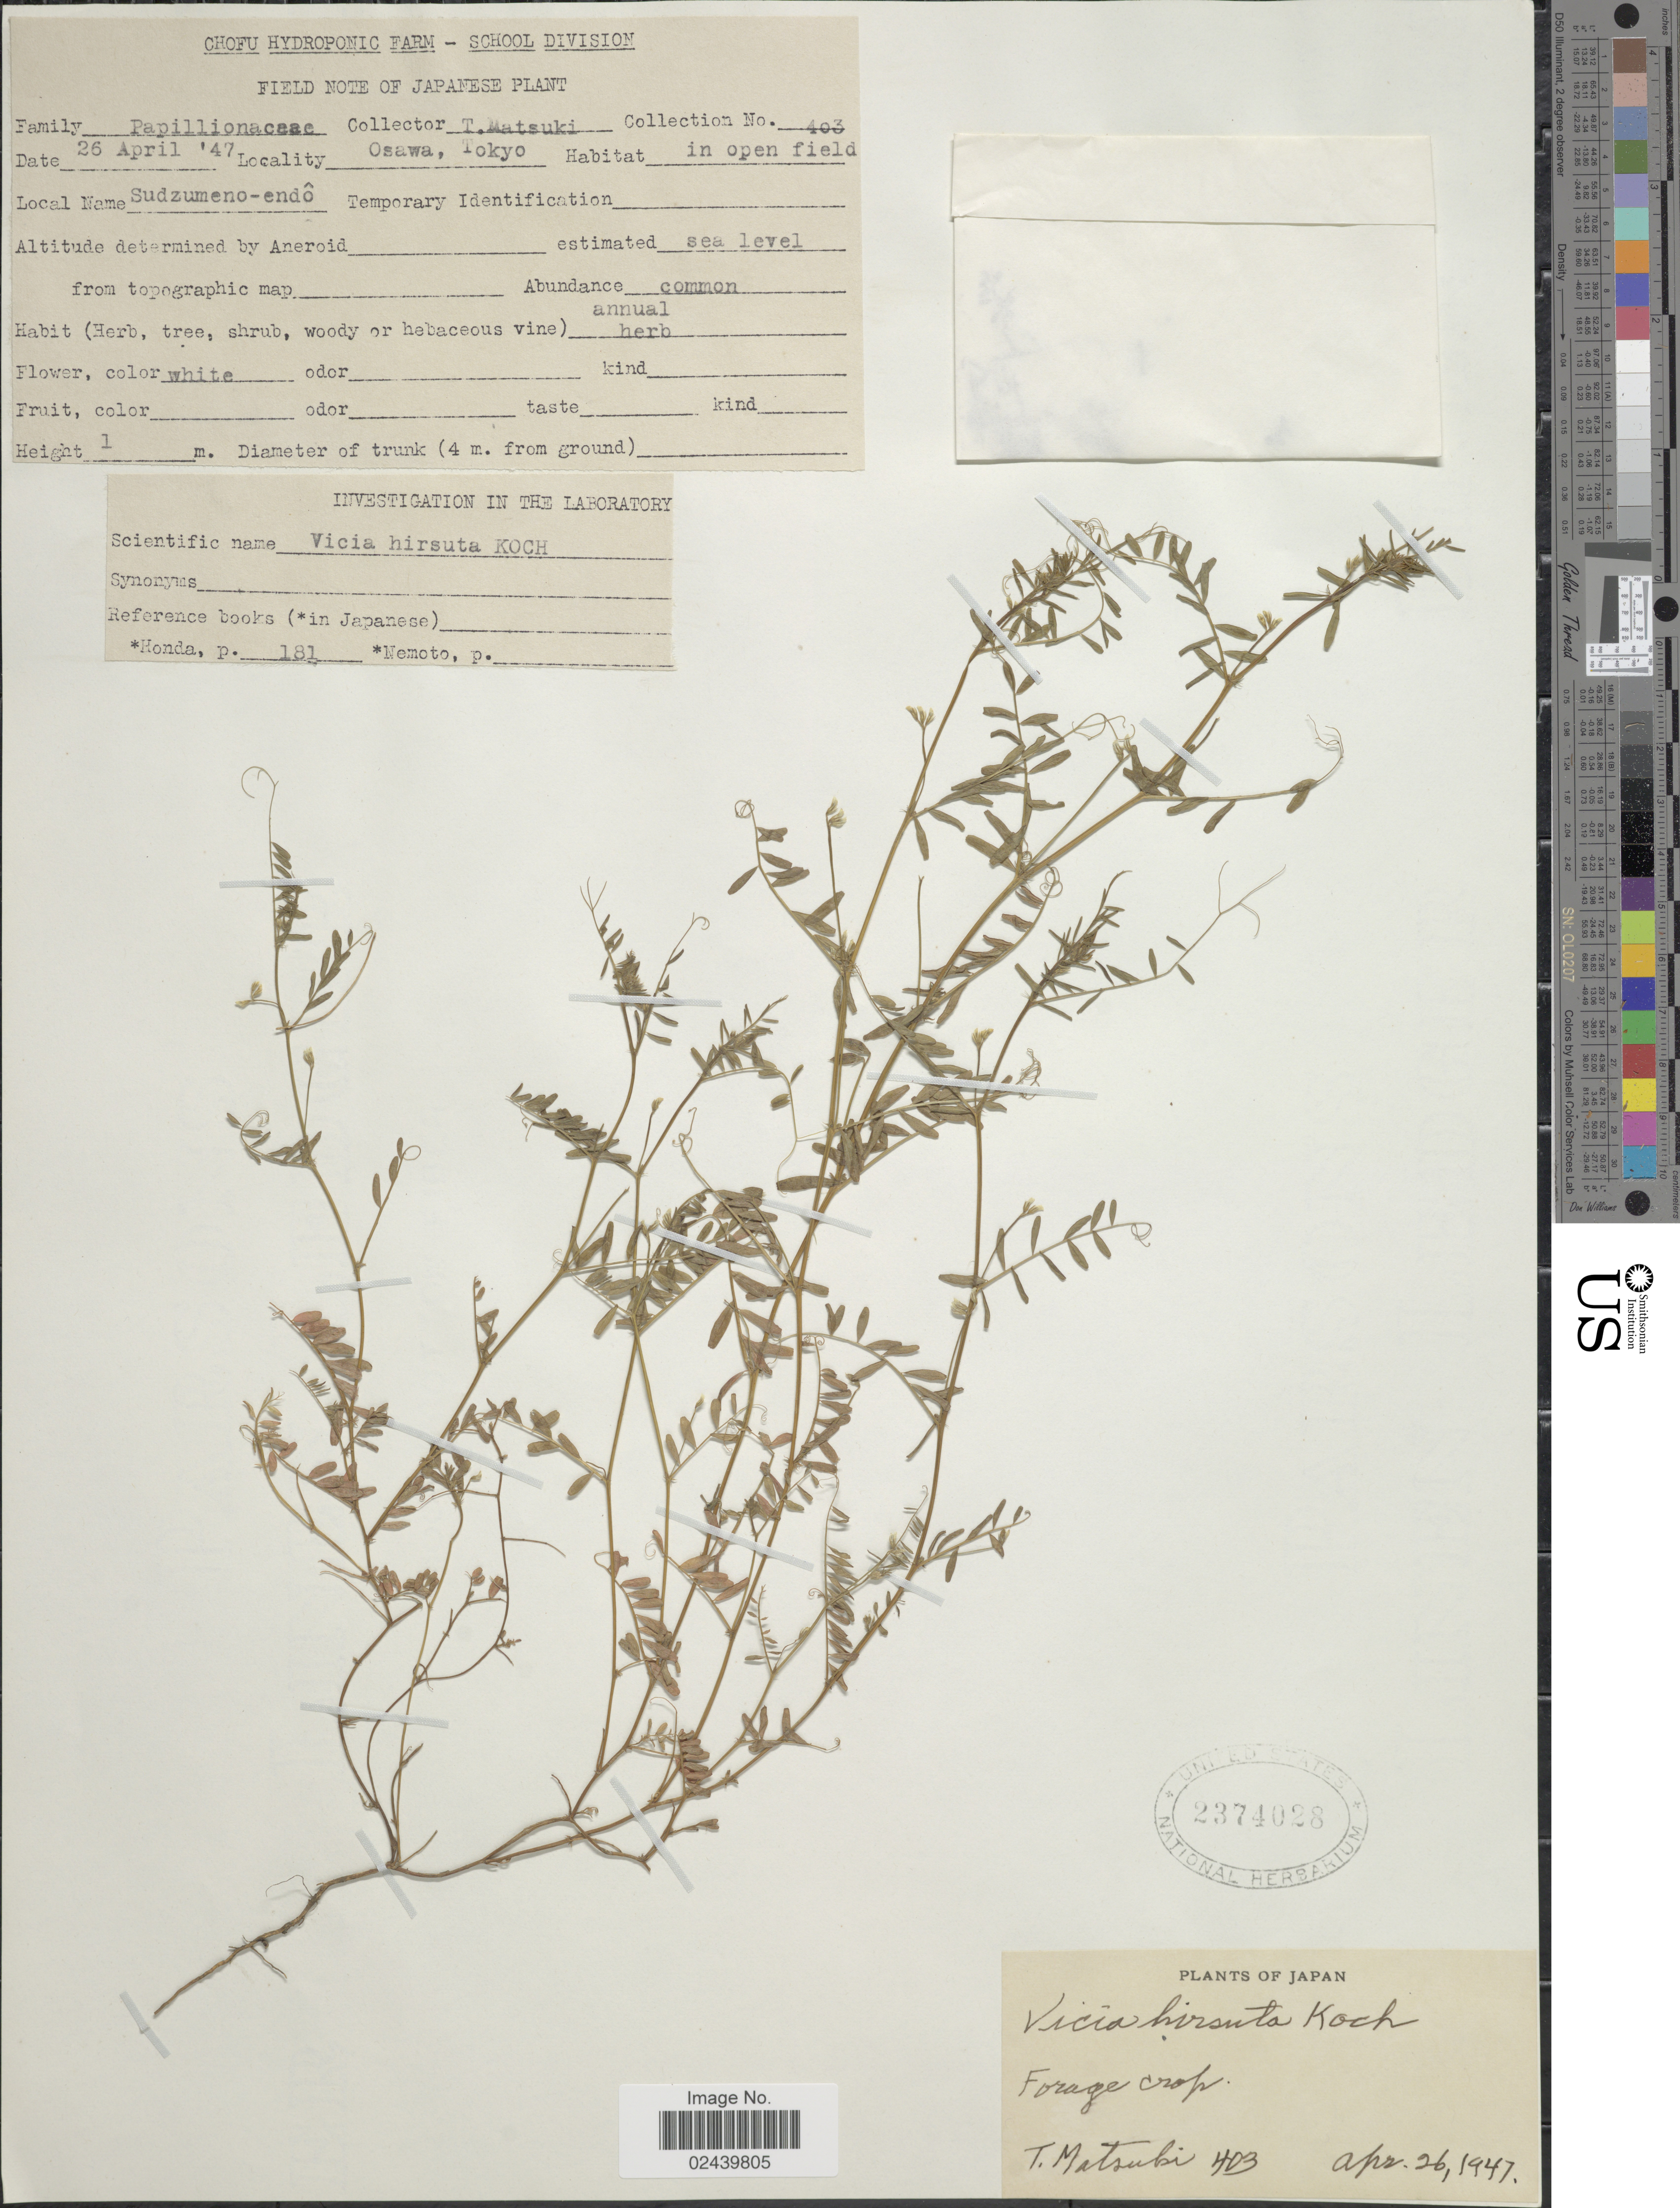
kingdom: Plantae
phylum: Tracheophyta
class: Magnoliopsida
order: Fabales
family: Fabaceae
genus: Vicia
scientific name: Vicia hirsuta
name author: (L.) A. Gray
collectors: T. Matsuki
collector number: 403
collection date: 1947-04-26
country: Japan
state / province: Tokyo, Federal City of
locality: Osawa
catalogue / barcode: US 2374028